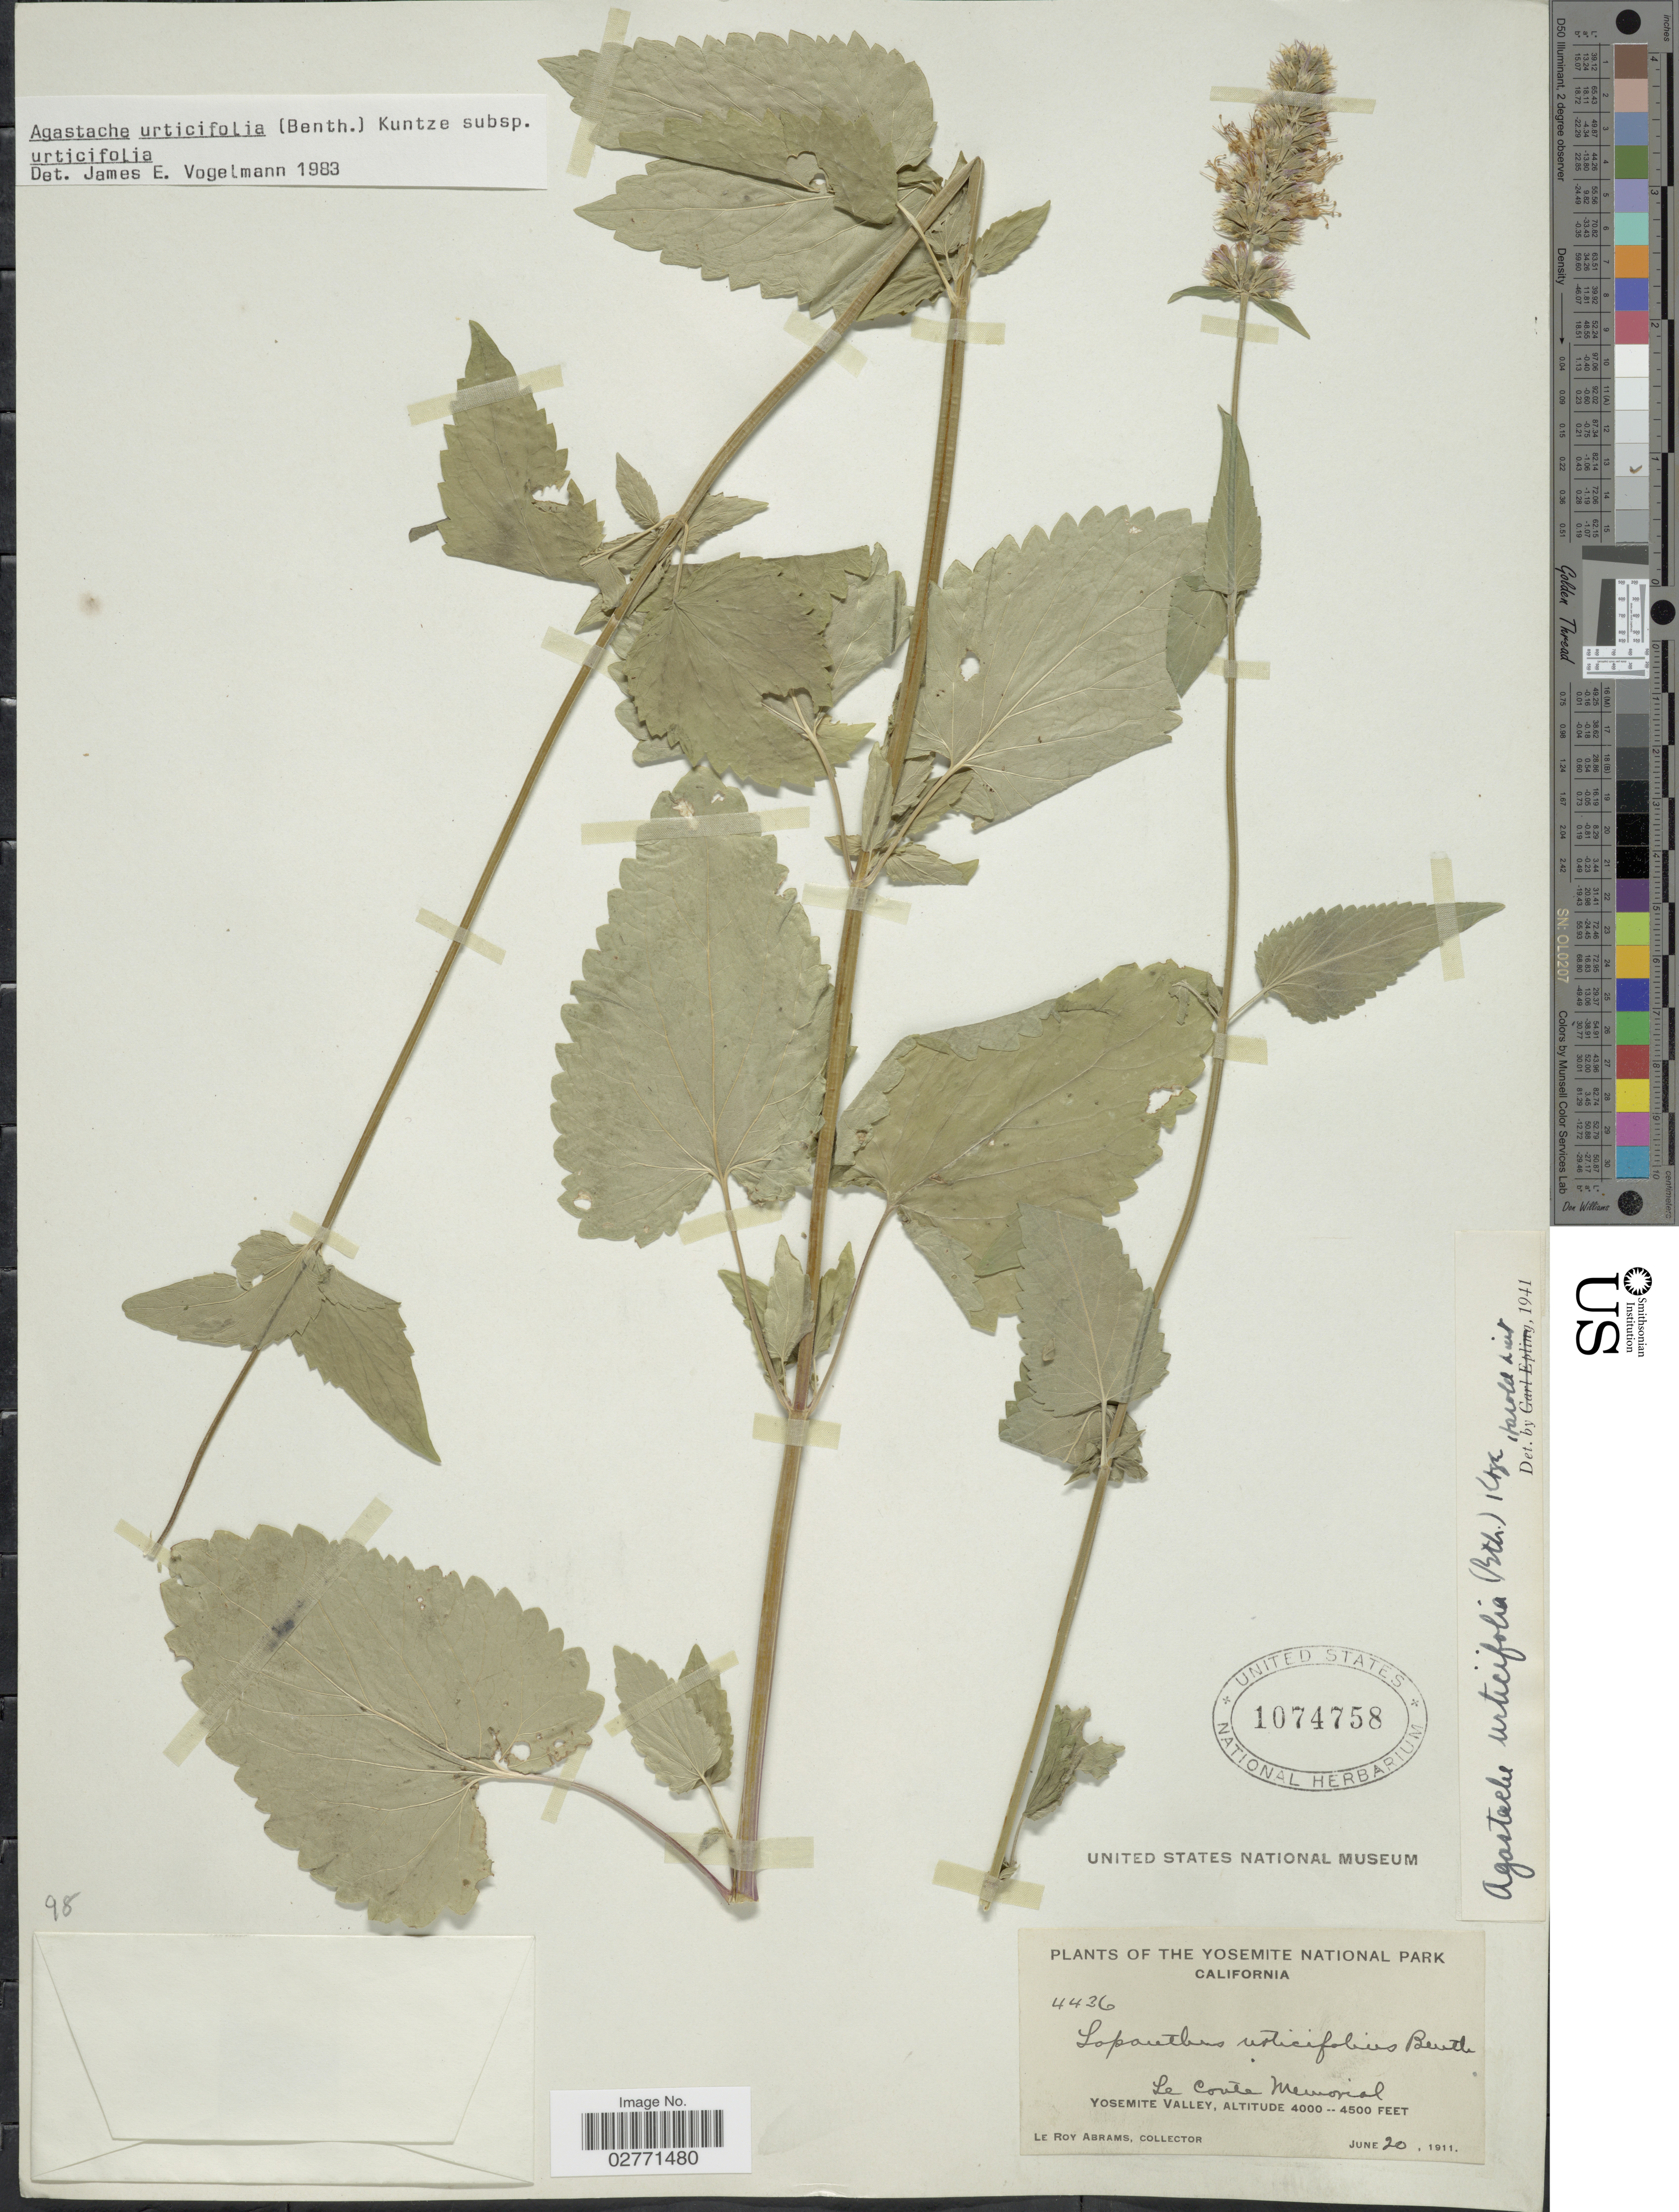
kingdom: Plantae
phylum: Tracheophyta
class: Magnoliopsida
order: Lamiales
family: Lamiaceae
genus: Agastache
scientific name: Agastache urticifolia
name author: (Benth.) Kuntze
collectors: L. Abrams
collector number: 4436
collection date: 1911-06-20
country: United States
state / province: California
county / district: Mariposa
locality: Yosemite National Park. Le Conte Memorial. Yosemite Valley.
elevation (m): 1219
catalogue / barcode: US 1074758